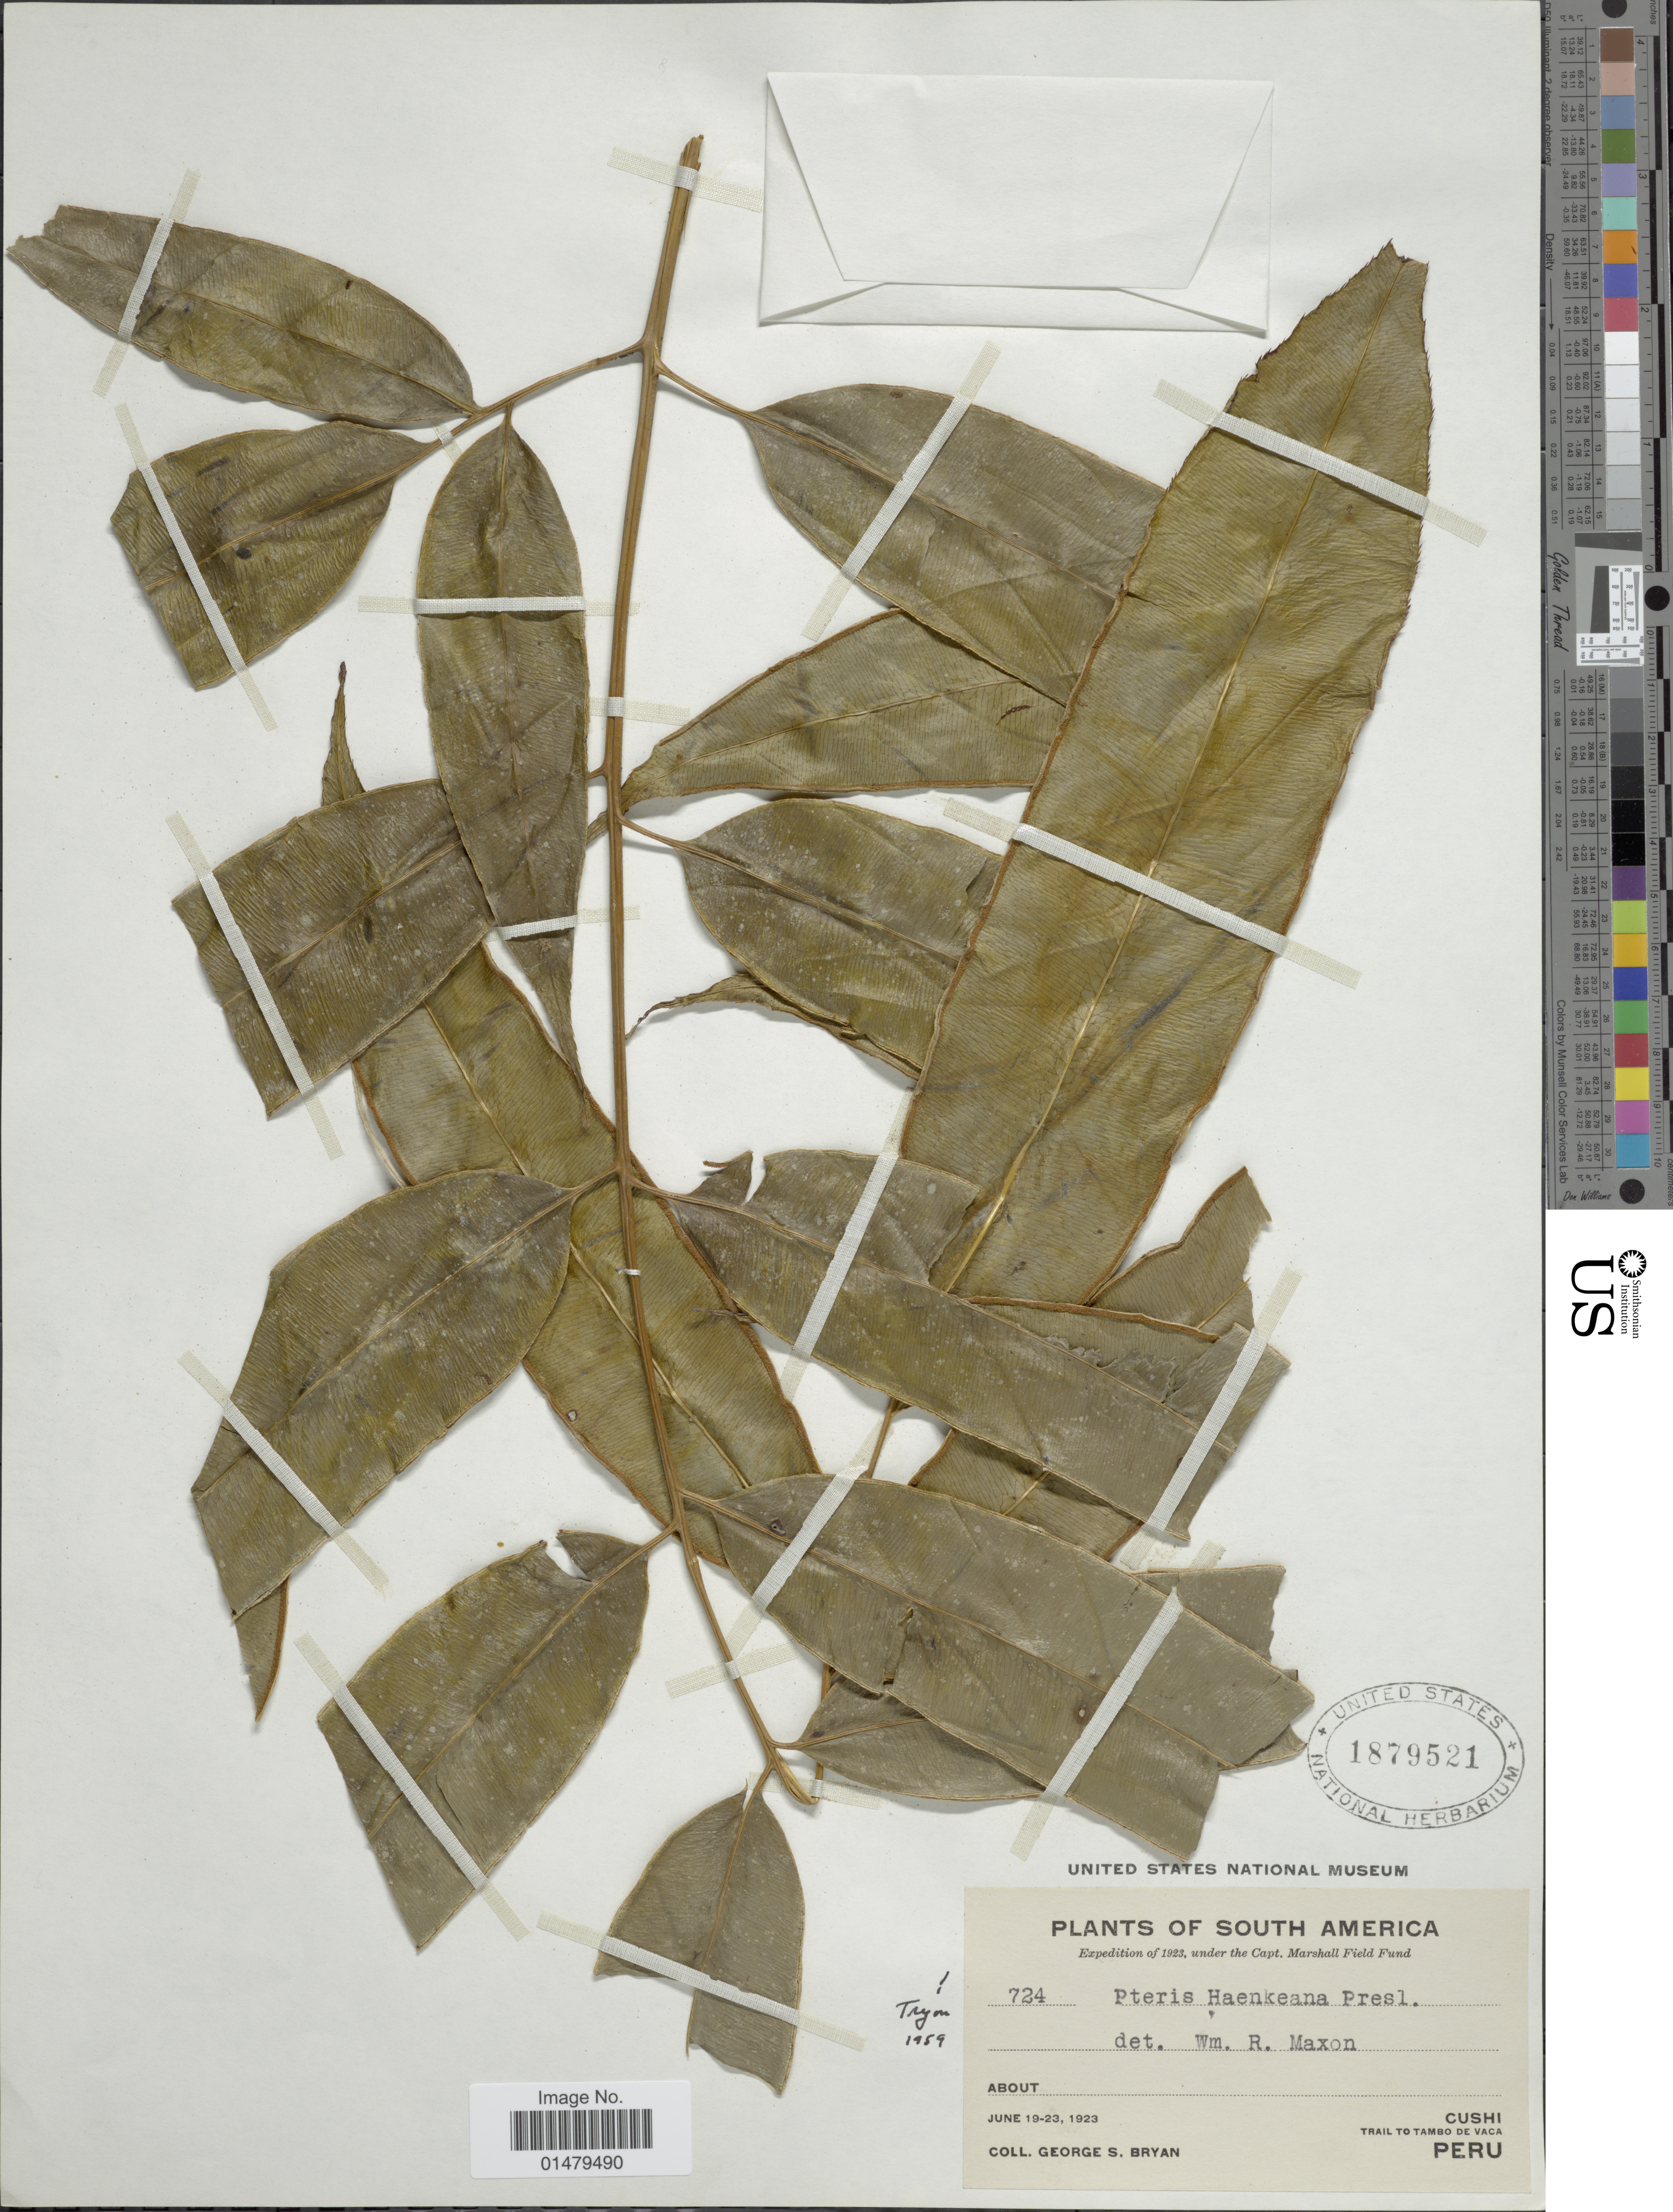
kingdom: Plantae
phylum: Tracheophyta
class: Polypodiopsida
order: Polypodiales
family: Pteridaceae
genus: Pteris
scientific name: Pteris haenkeana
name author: C. Presl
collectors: G. S. Bryan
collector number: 724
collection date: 1923-06-19/1923-06-23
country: Peru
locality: Cushi. Trail to Tambo de Vaca.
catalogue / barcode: US 1879521